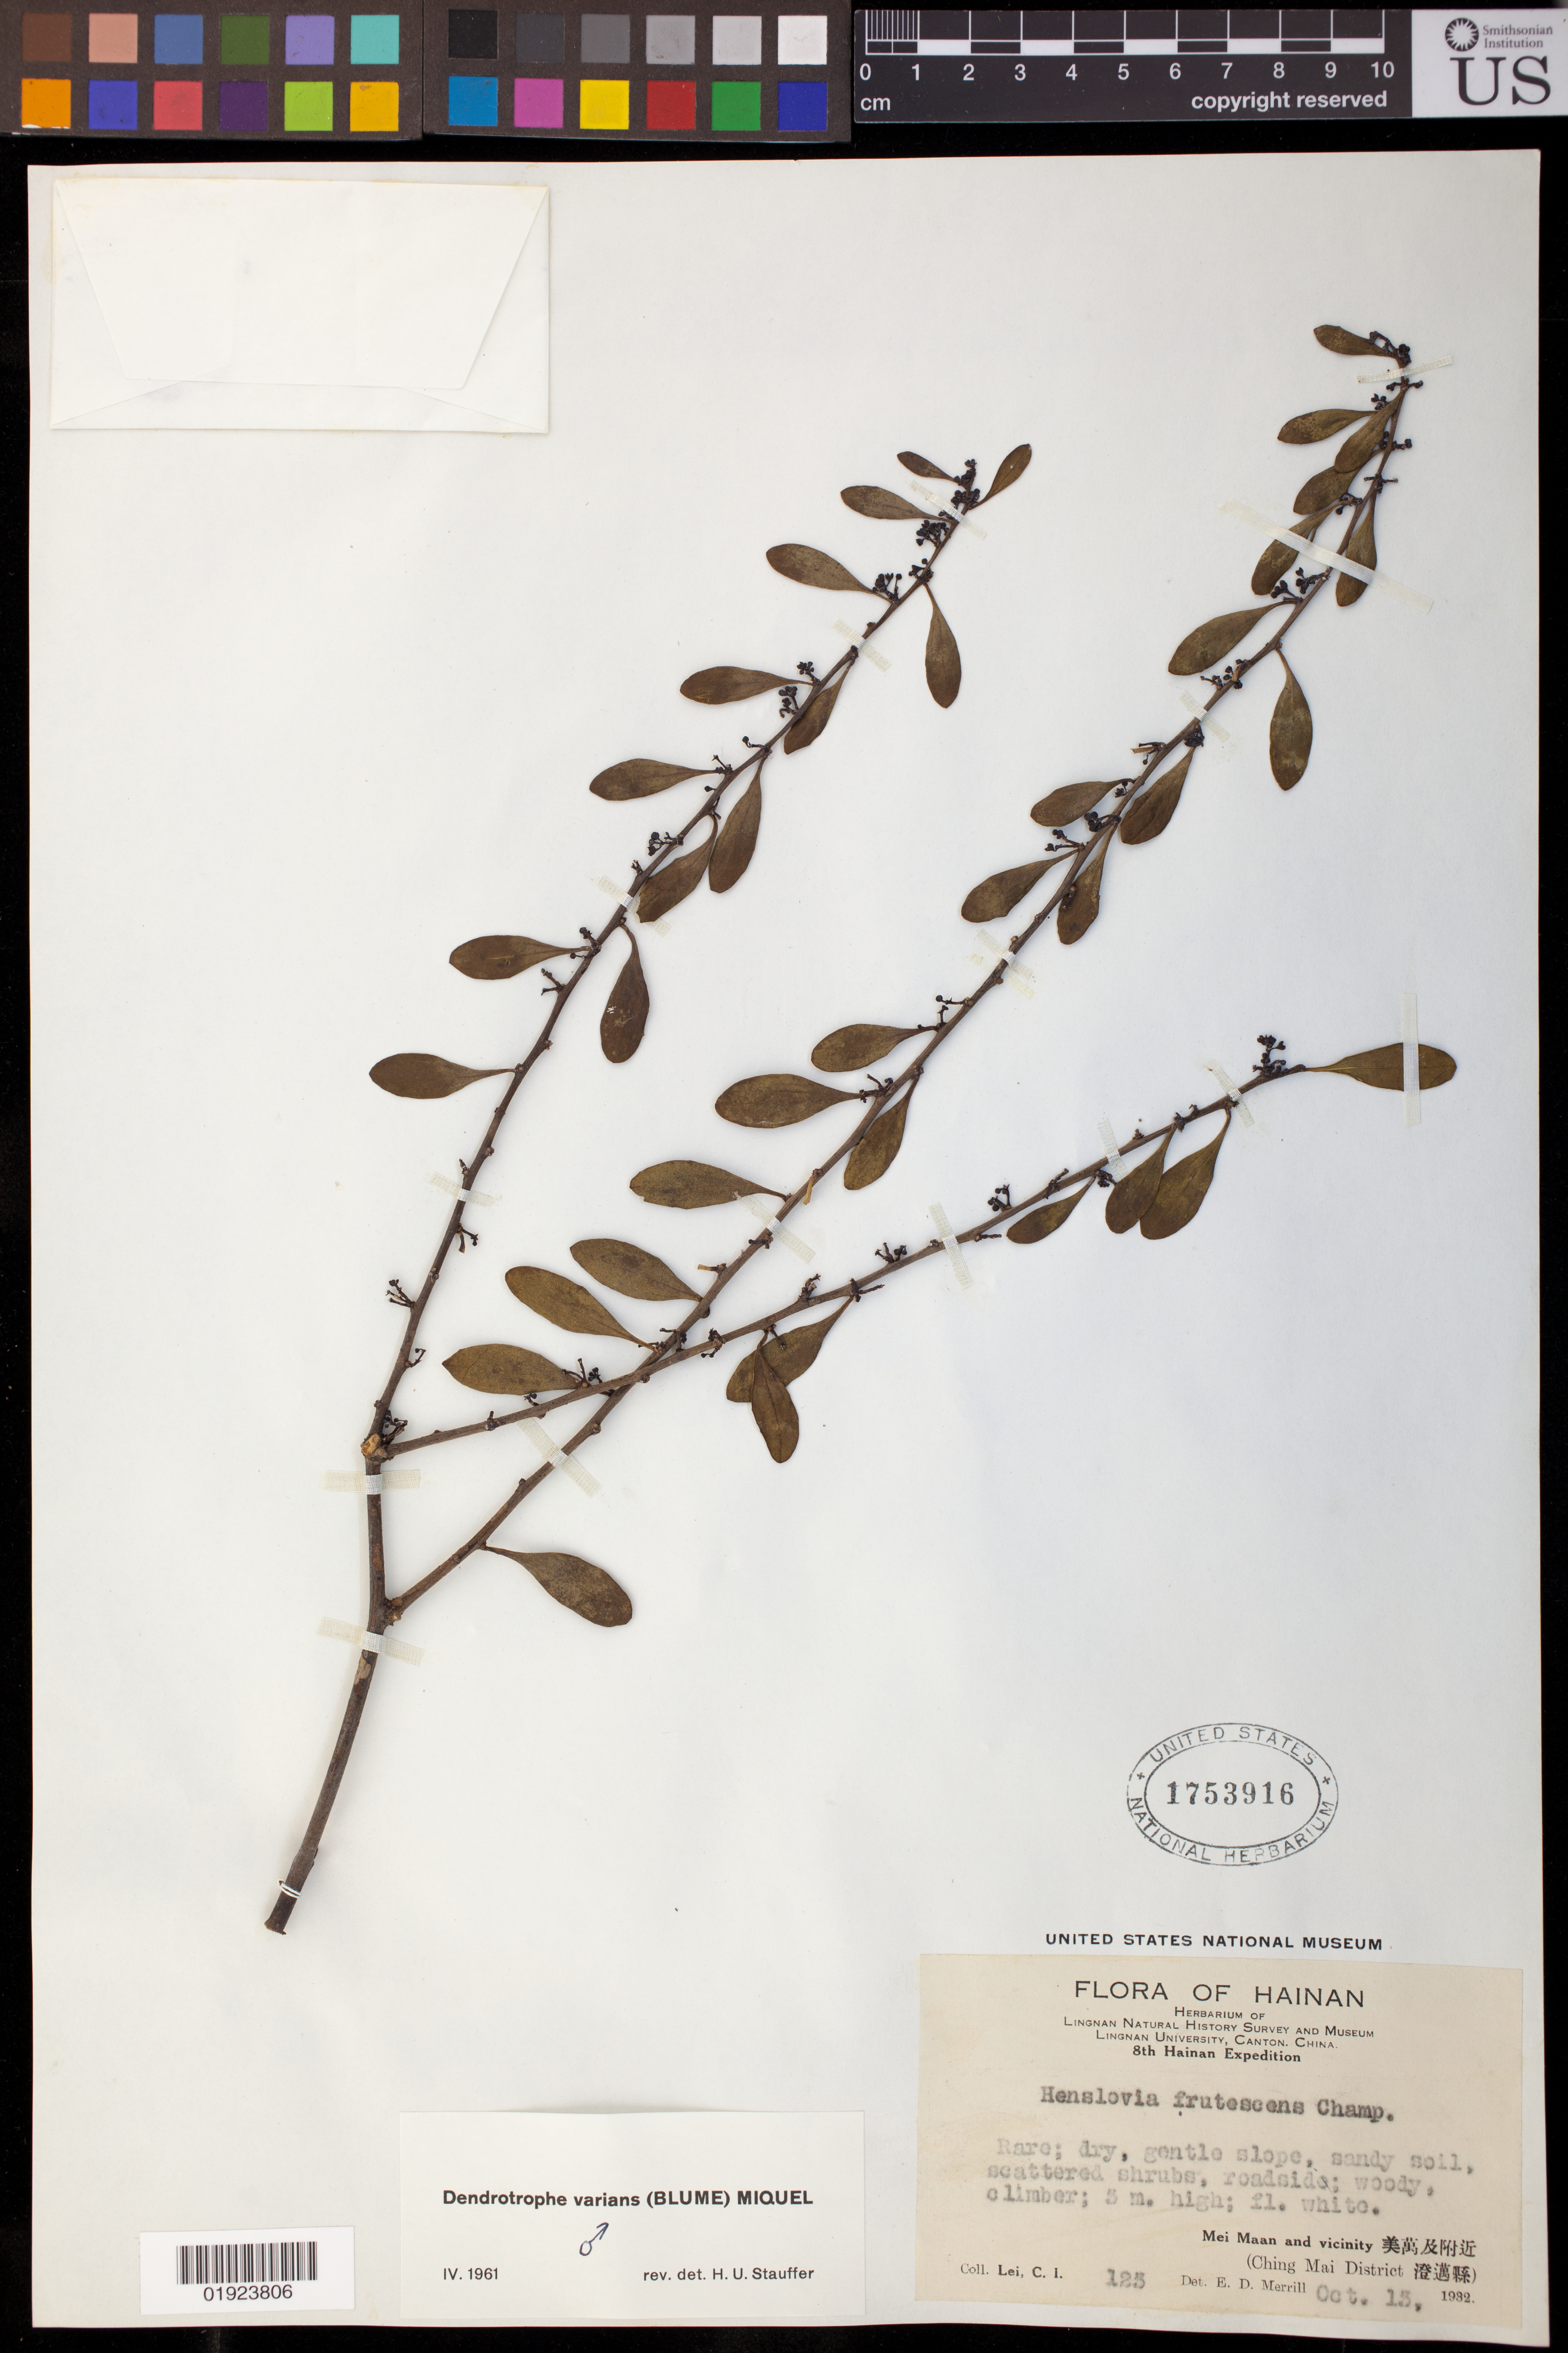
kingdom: Plantae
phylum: Tracheophyta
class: Magnoliopsida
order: Santalales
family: Amphorogynaceae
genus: Dendrotrophe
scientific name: Dendrotrophe varians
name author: (Blume) Miq.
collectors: C. I. Lei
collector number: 123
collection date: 1932-10-13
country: China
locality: Mei Maan and vicinity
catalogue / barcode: US 1753916